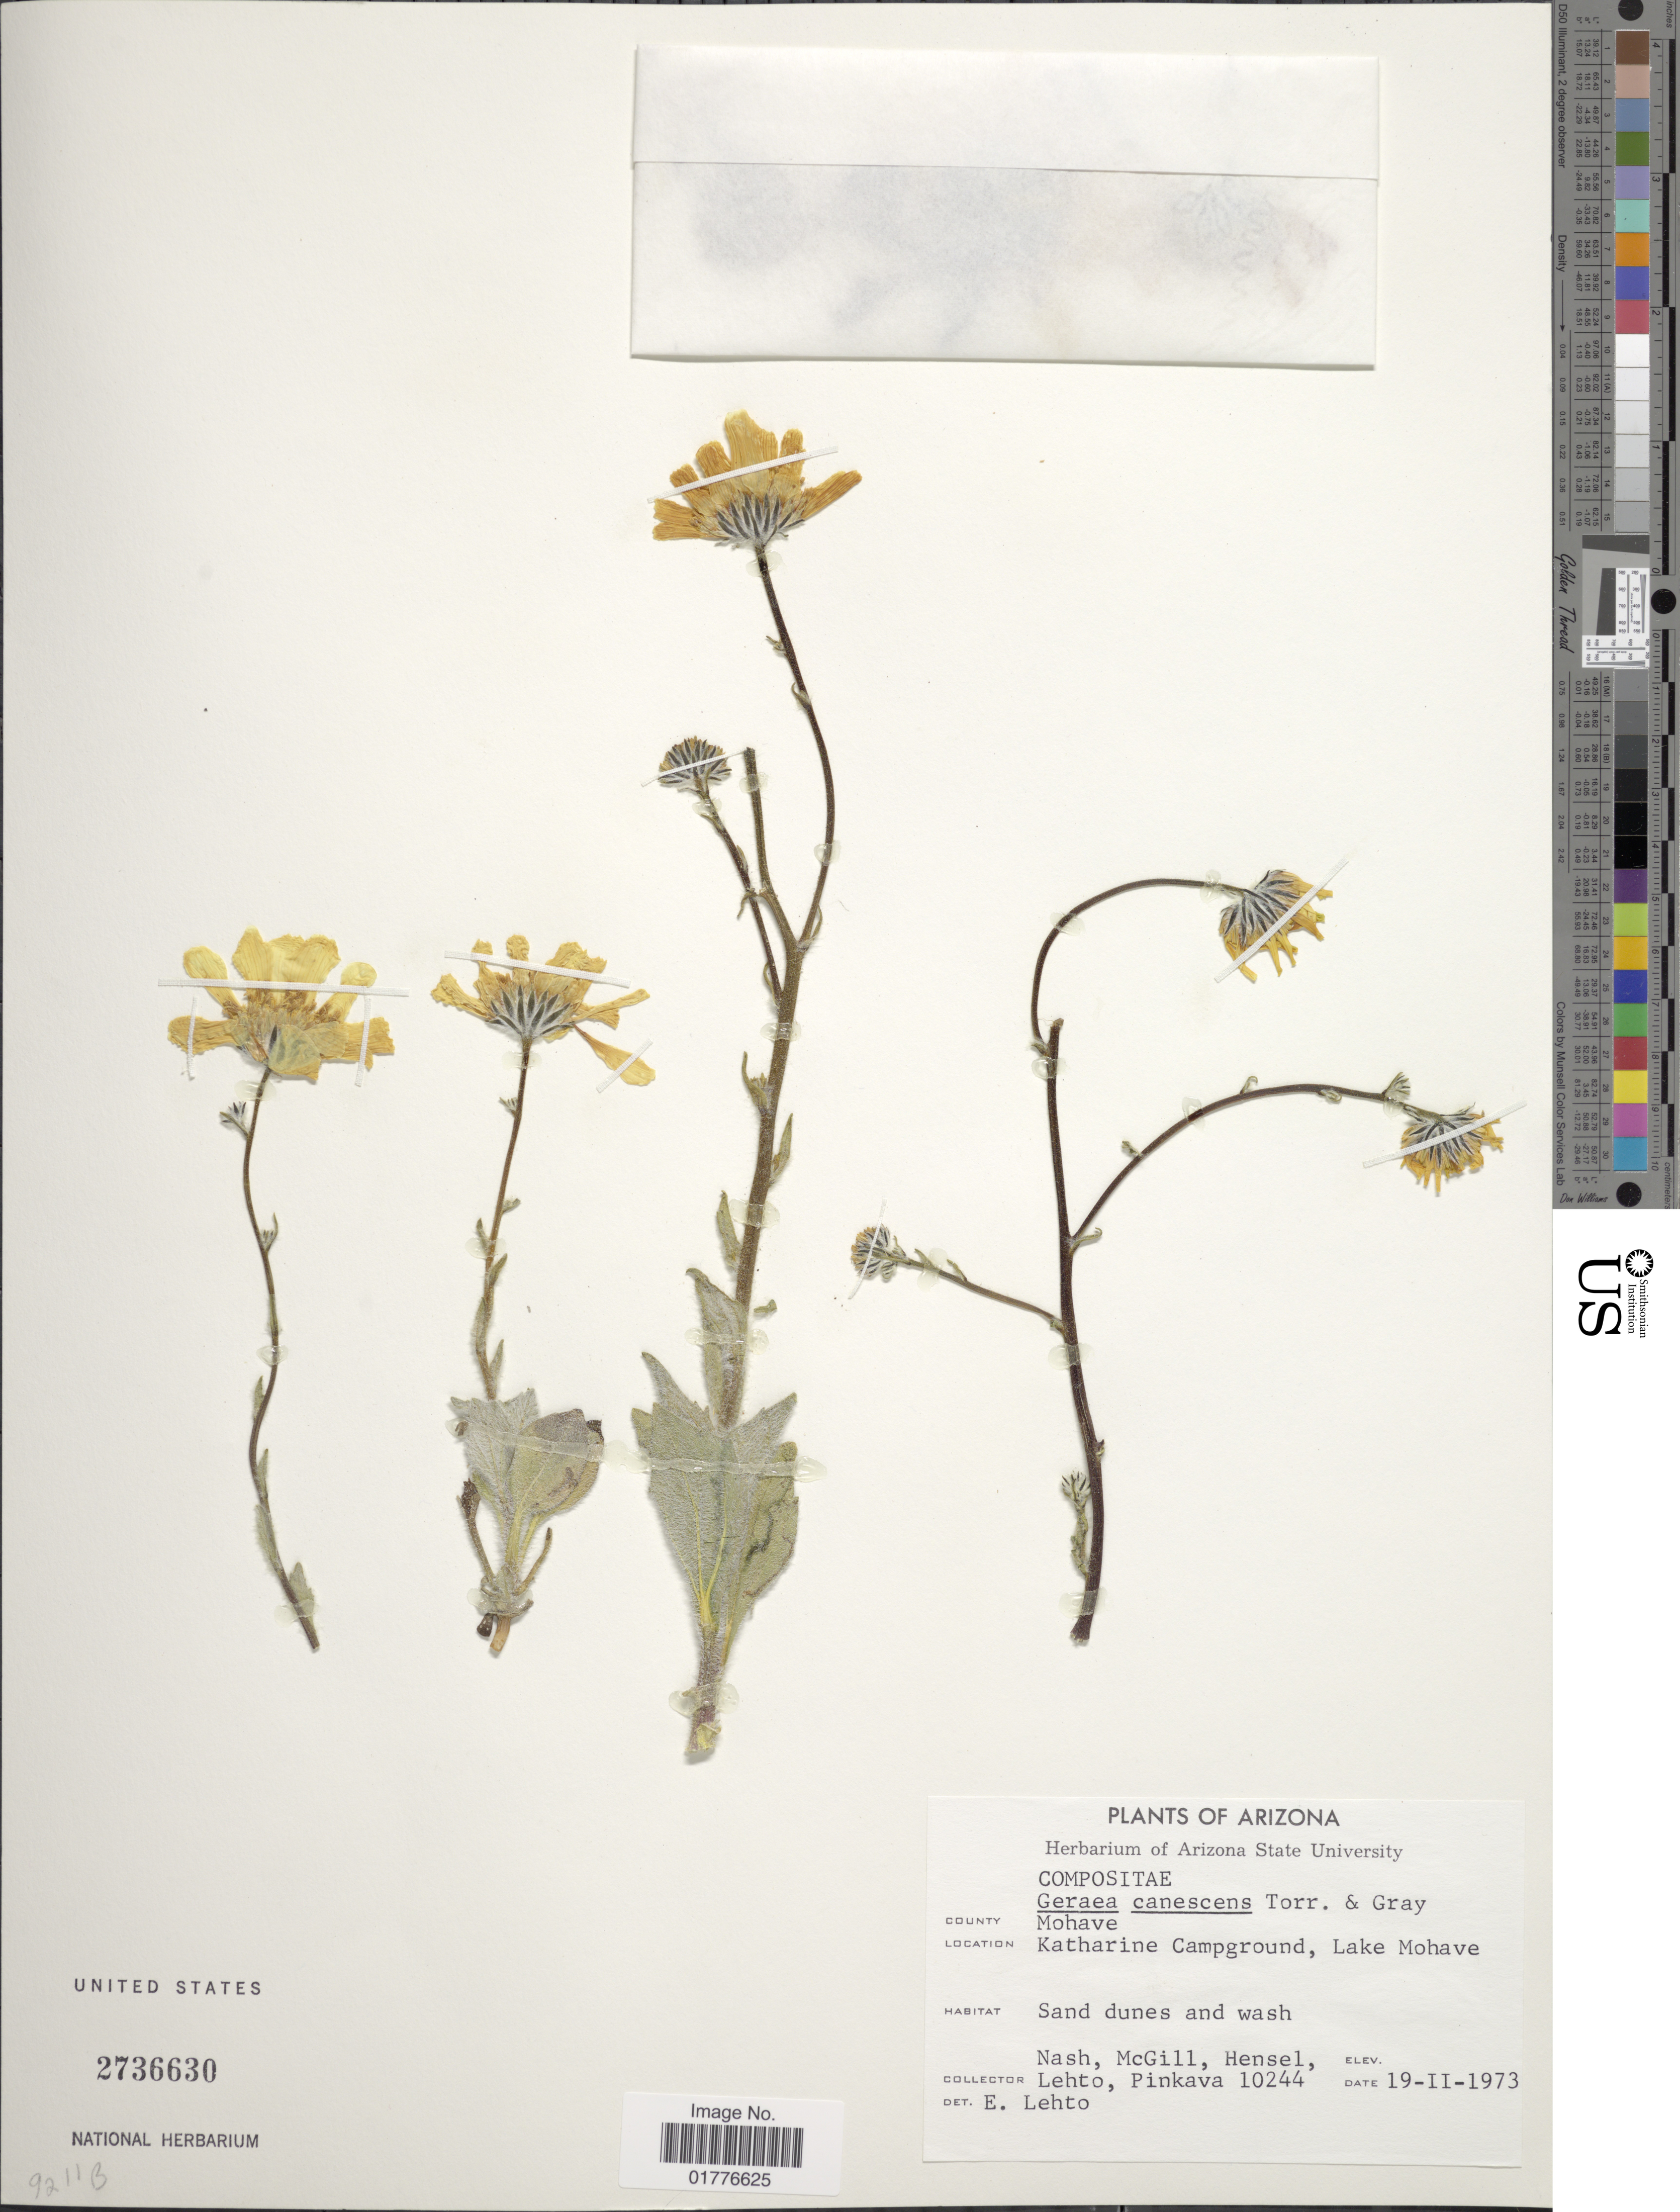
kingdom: Plantae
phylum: Tracheophyta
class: Magnoliopsida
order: Asterales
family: Asteraceae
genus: Geraea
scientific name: Geraea canescens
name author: Torr. & A. Gray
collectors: -- Nash, -. McGill, -. Hensel, -. Lehto & -. Pinkava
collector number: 10244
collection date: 1973-02-19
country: United States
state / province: Arizona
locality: Katharine Campground, Lake Mohave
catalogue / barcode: US 2736630